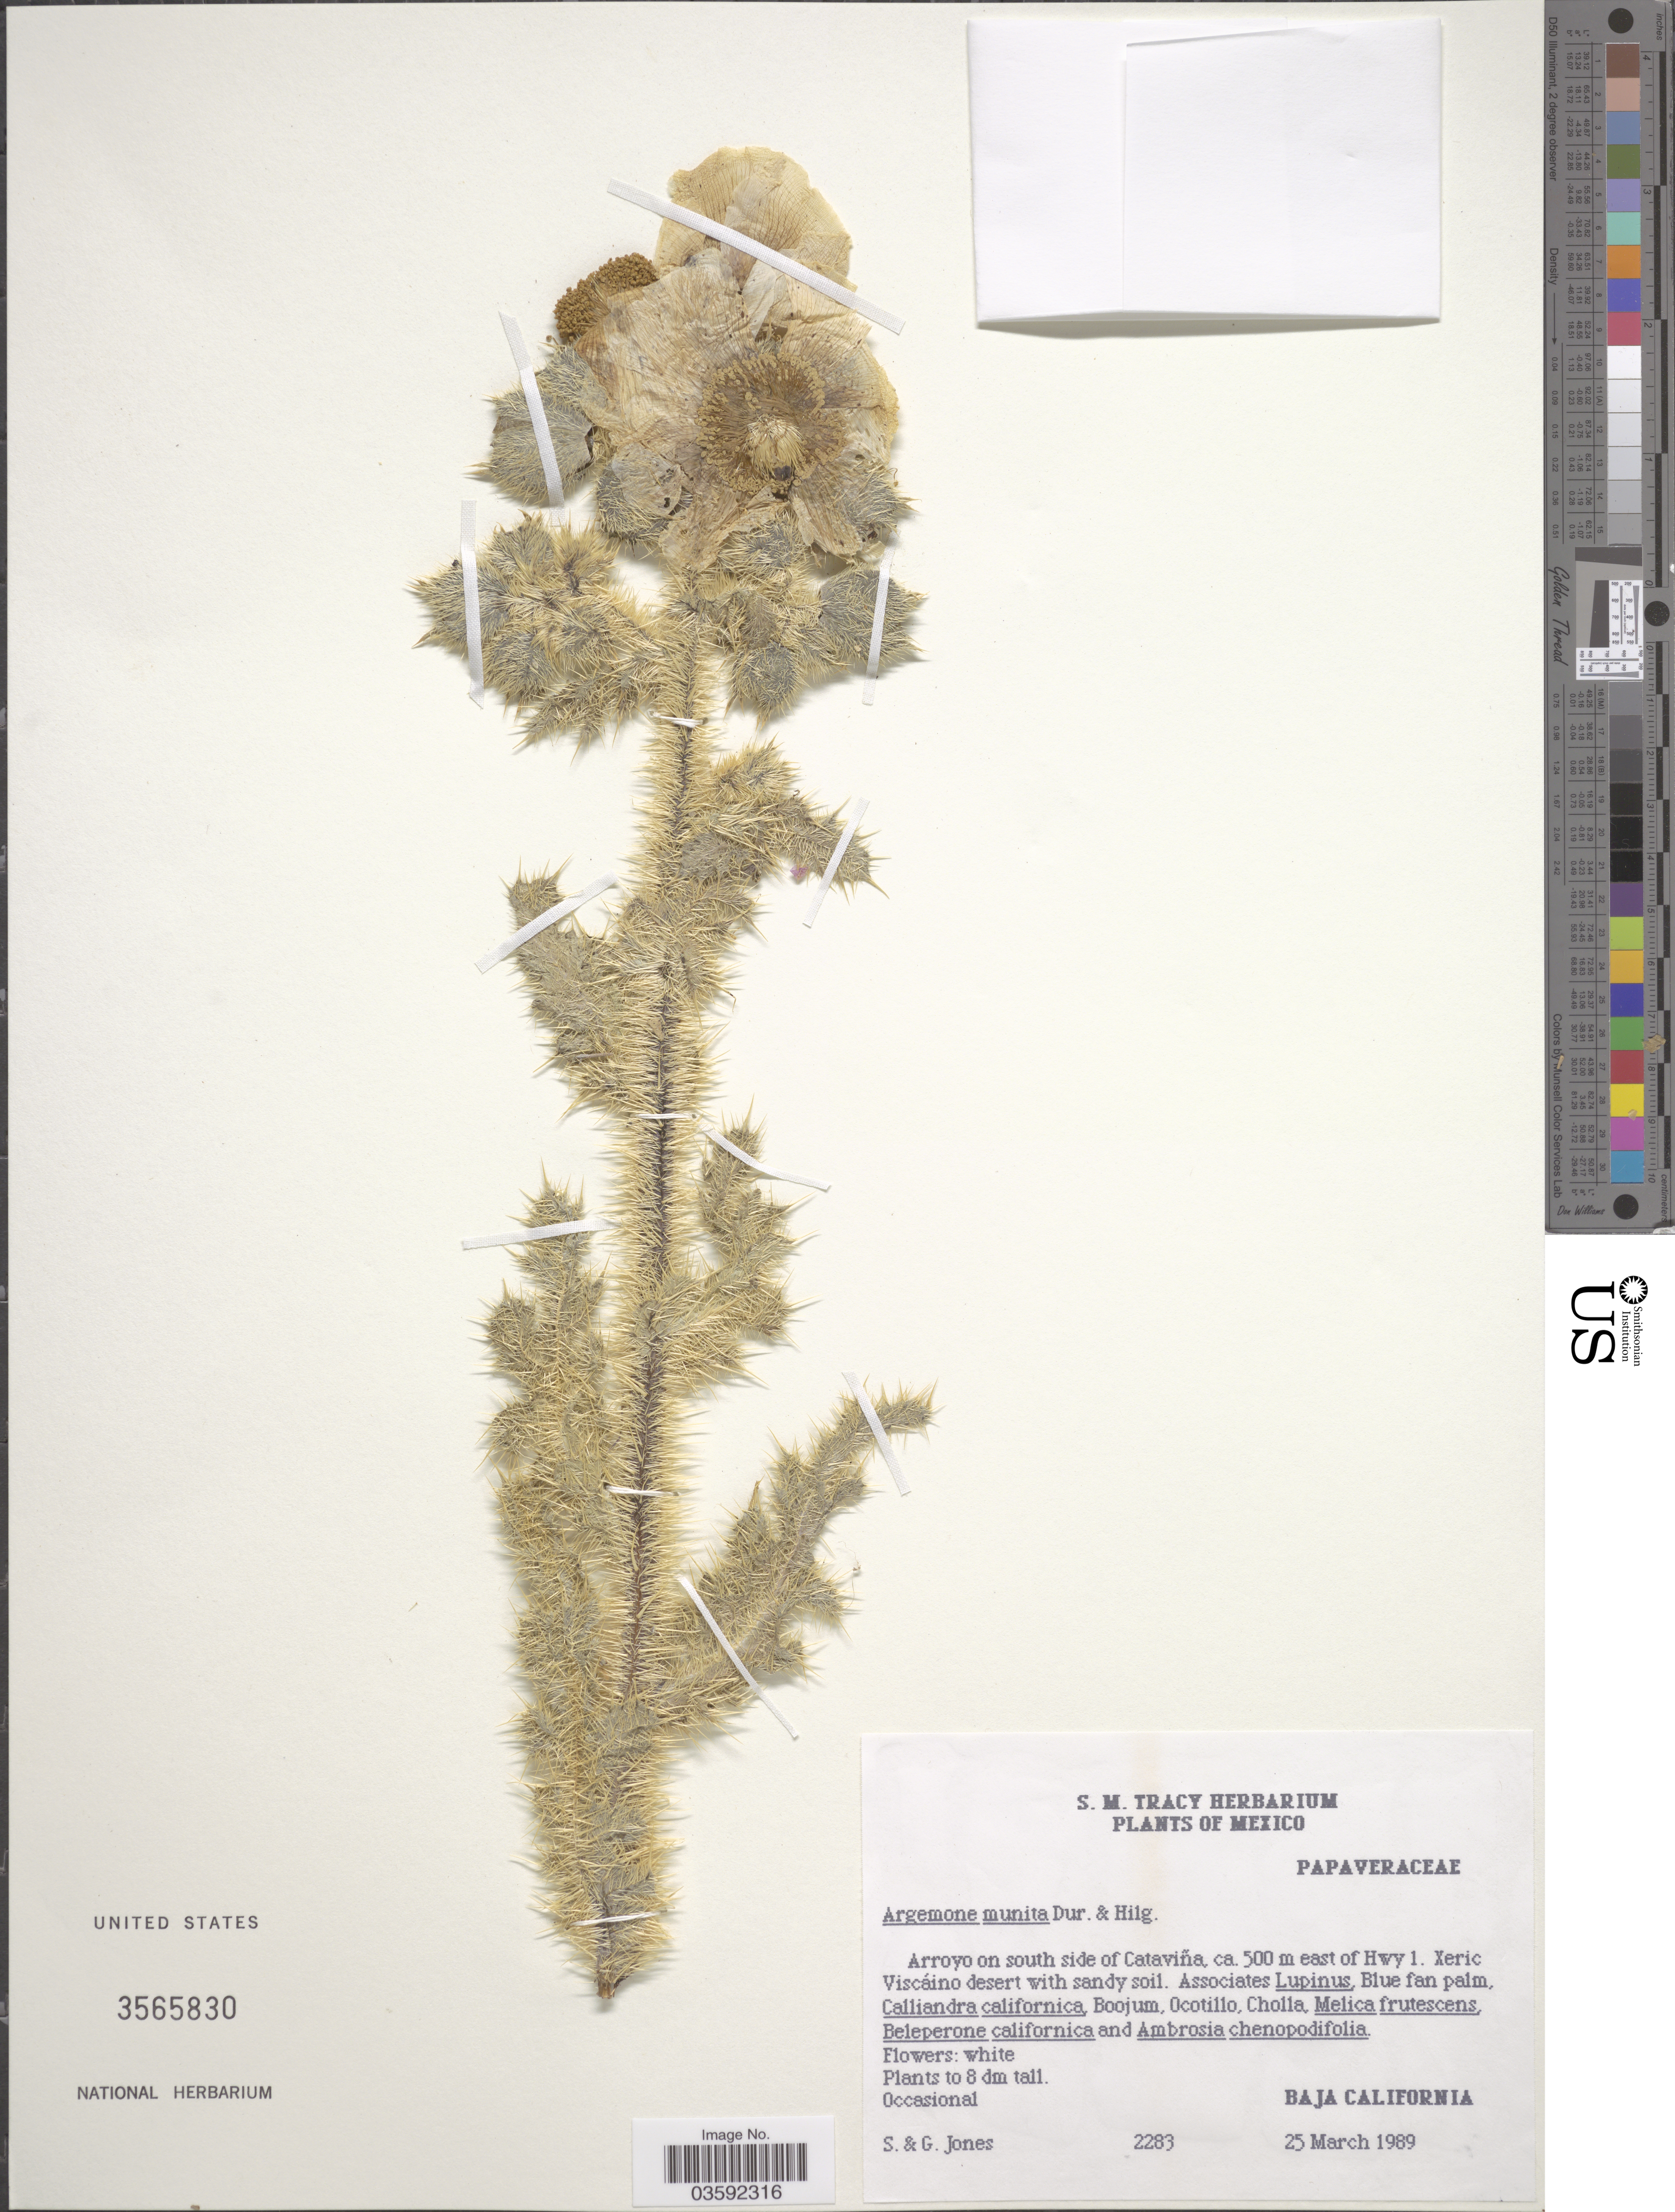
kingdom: Plantae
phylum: Tracheophyta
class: Magnoliopsida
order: Ranunculales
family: Papaveraceae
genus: Argemone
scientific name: Argemone munita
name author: Durand & Hilg.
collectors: S. Jones & G. Jones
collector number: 2283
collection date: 1989-03-25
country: Mexico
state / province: Baja California Norte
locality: Arroyo on south side of Cataviña, ca. 500 m east of Hwy 1.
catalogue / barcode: US 3565830